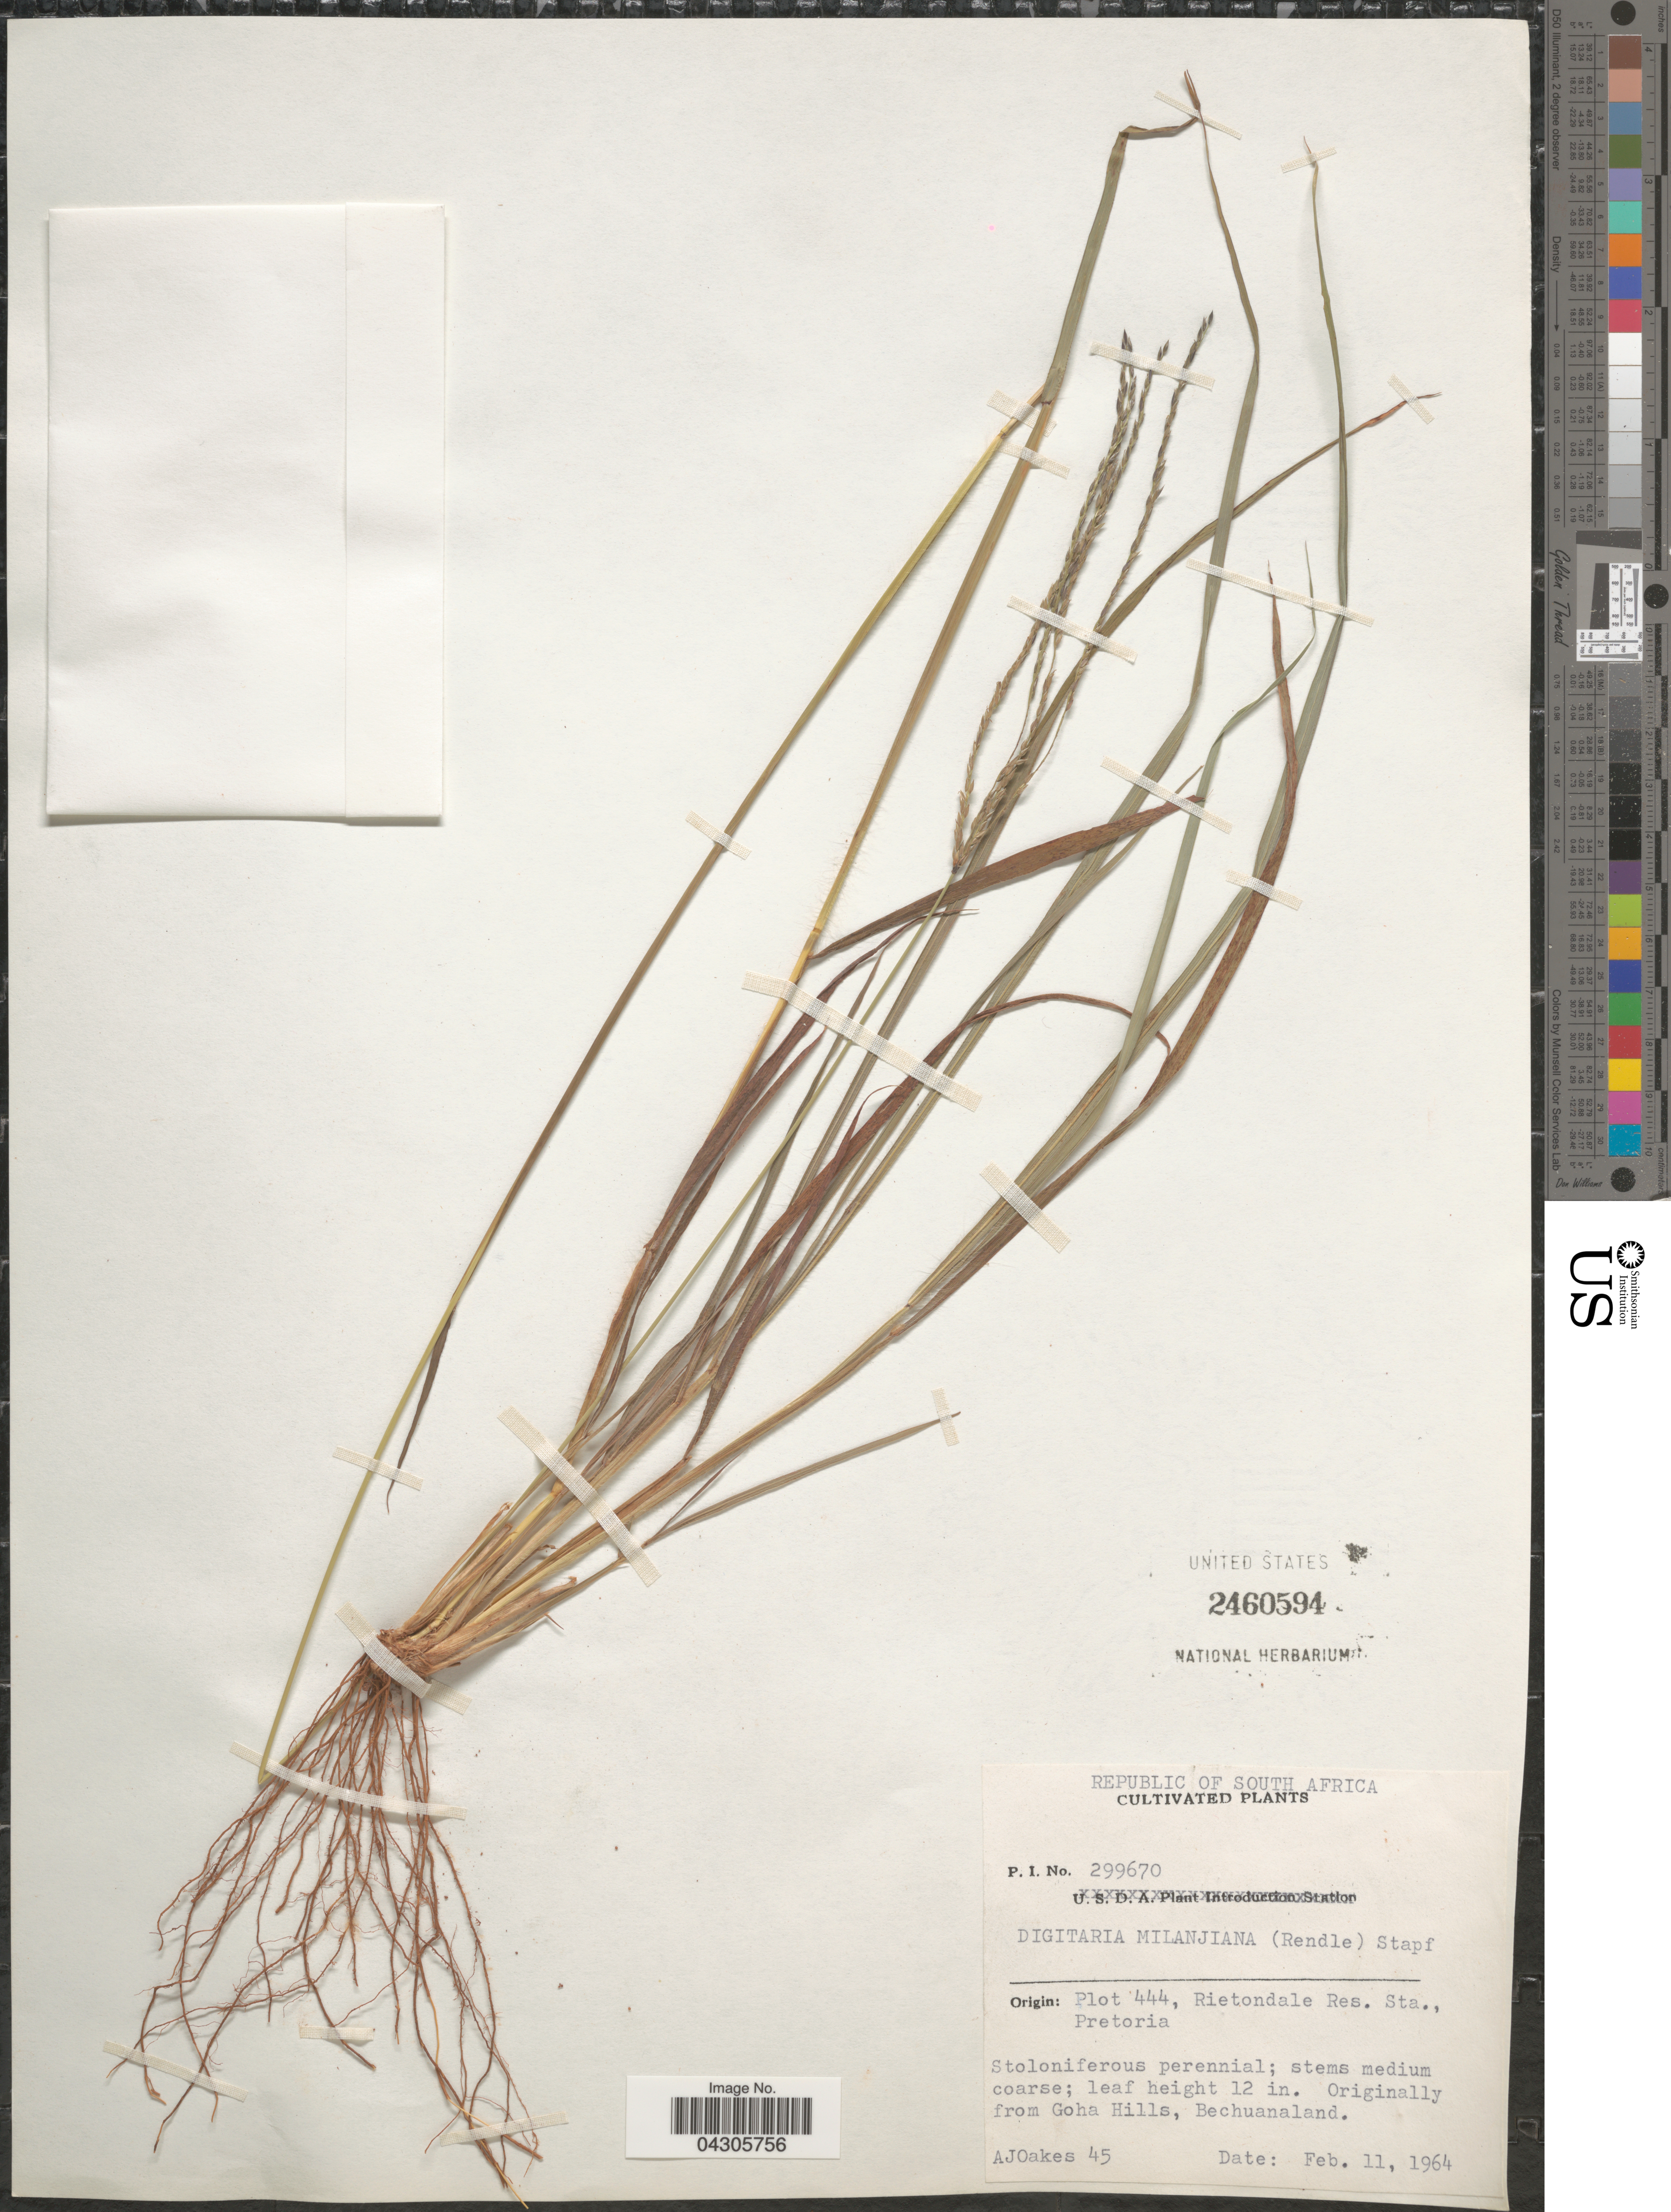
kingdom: Plantae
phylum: Tracheophyta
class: Liliopsida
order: Poales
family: Poaceae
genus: Digitaria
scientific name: Digitaria milanjiana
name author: (Rendle) Stapf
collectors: A. Oakes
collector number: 45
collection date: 1964-02-11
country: South Africa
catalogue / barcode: US 2460594